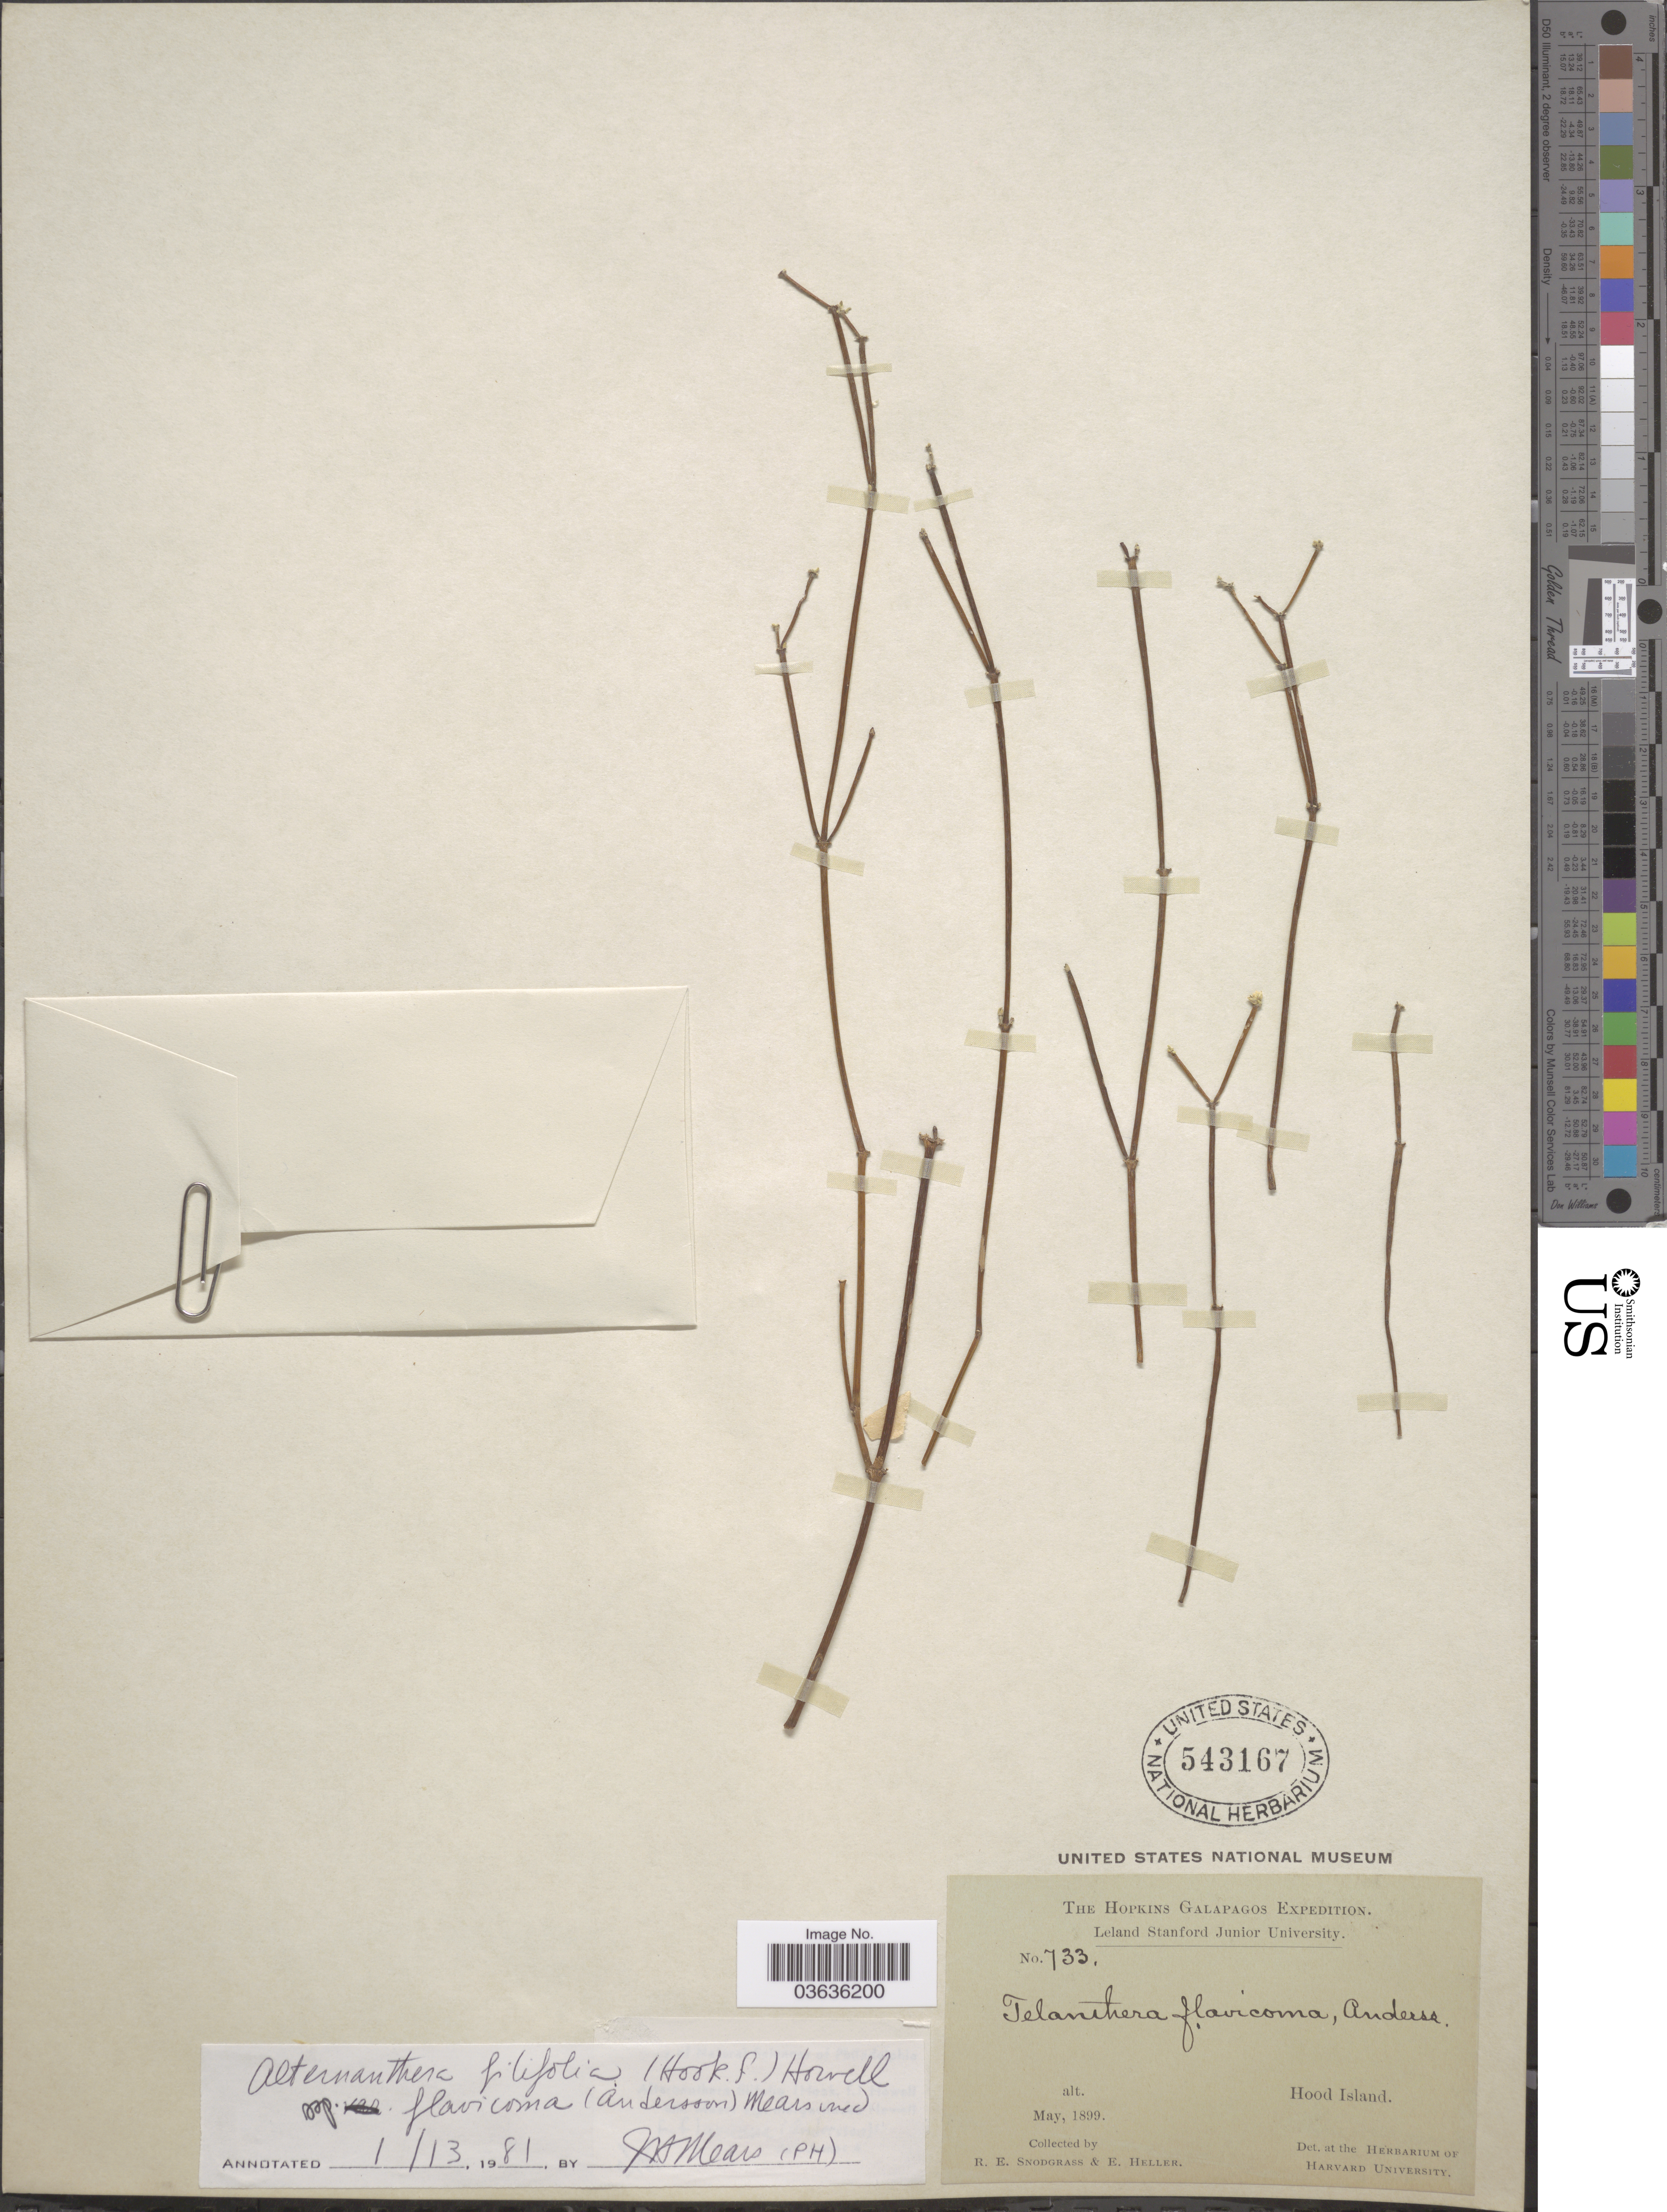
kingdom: Plantae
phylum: Tracheophyta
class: Magnoliopsida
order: Caryophyllales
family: Amaranthaceae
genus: Alternanthera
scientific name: Alternanthera filifolia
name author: (Hook. f.) J.T. Howell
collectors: R. E. Snodgrass & E. Heller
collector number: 733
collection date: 1899-05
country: Ecuador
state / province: Colón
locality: Galapagos, Hood Island.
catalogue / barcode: US 543167